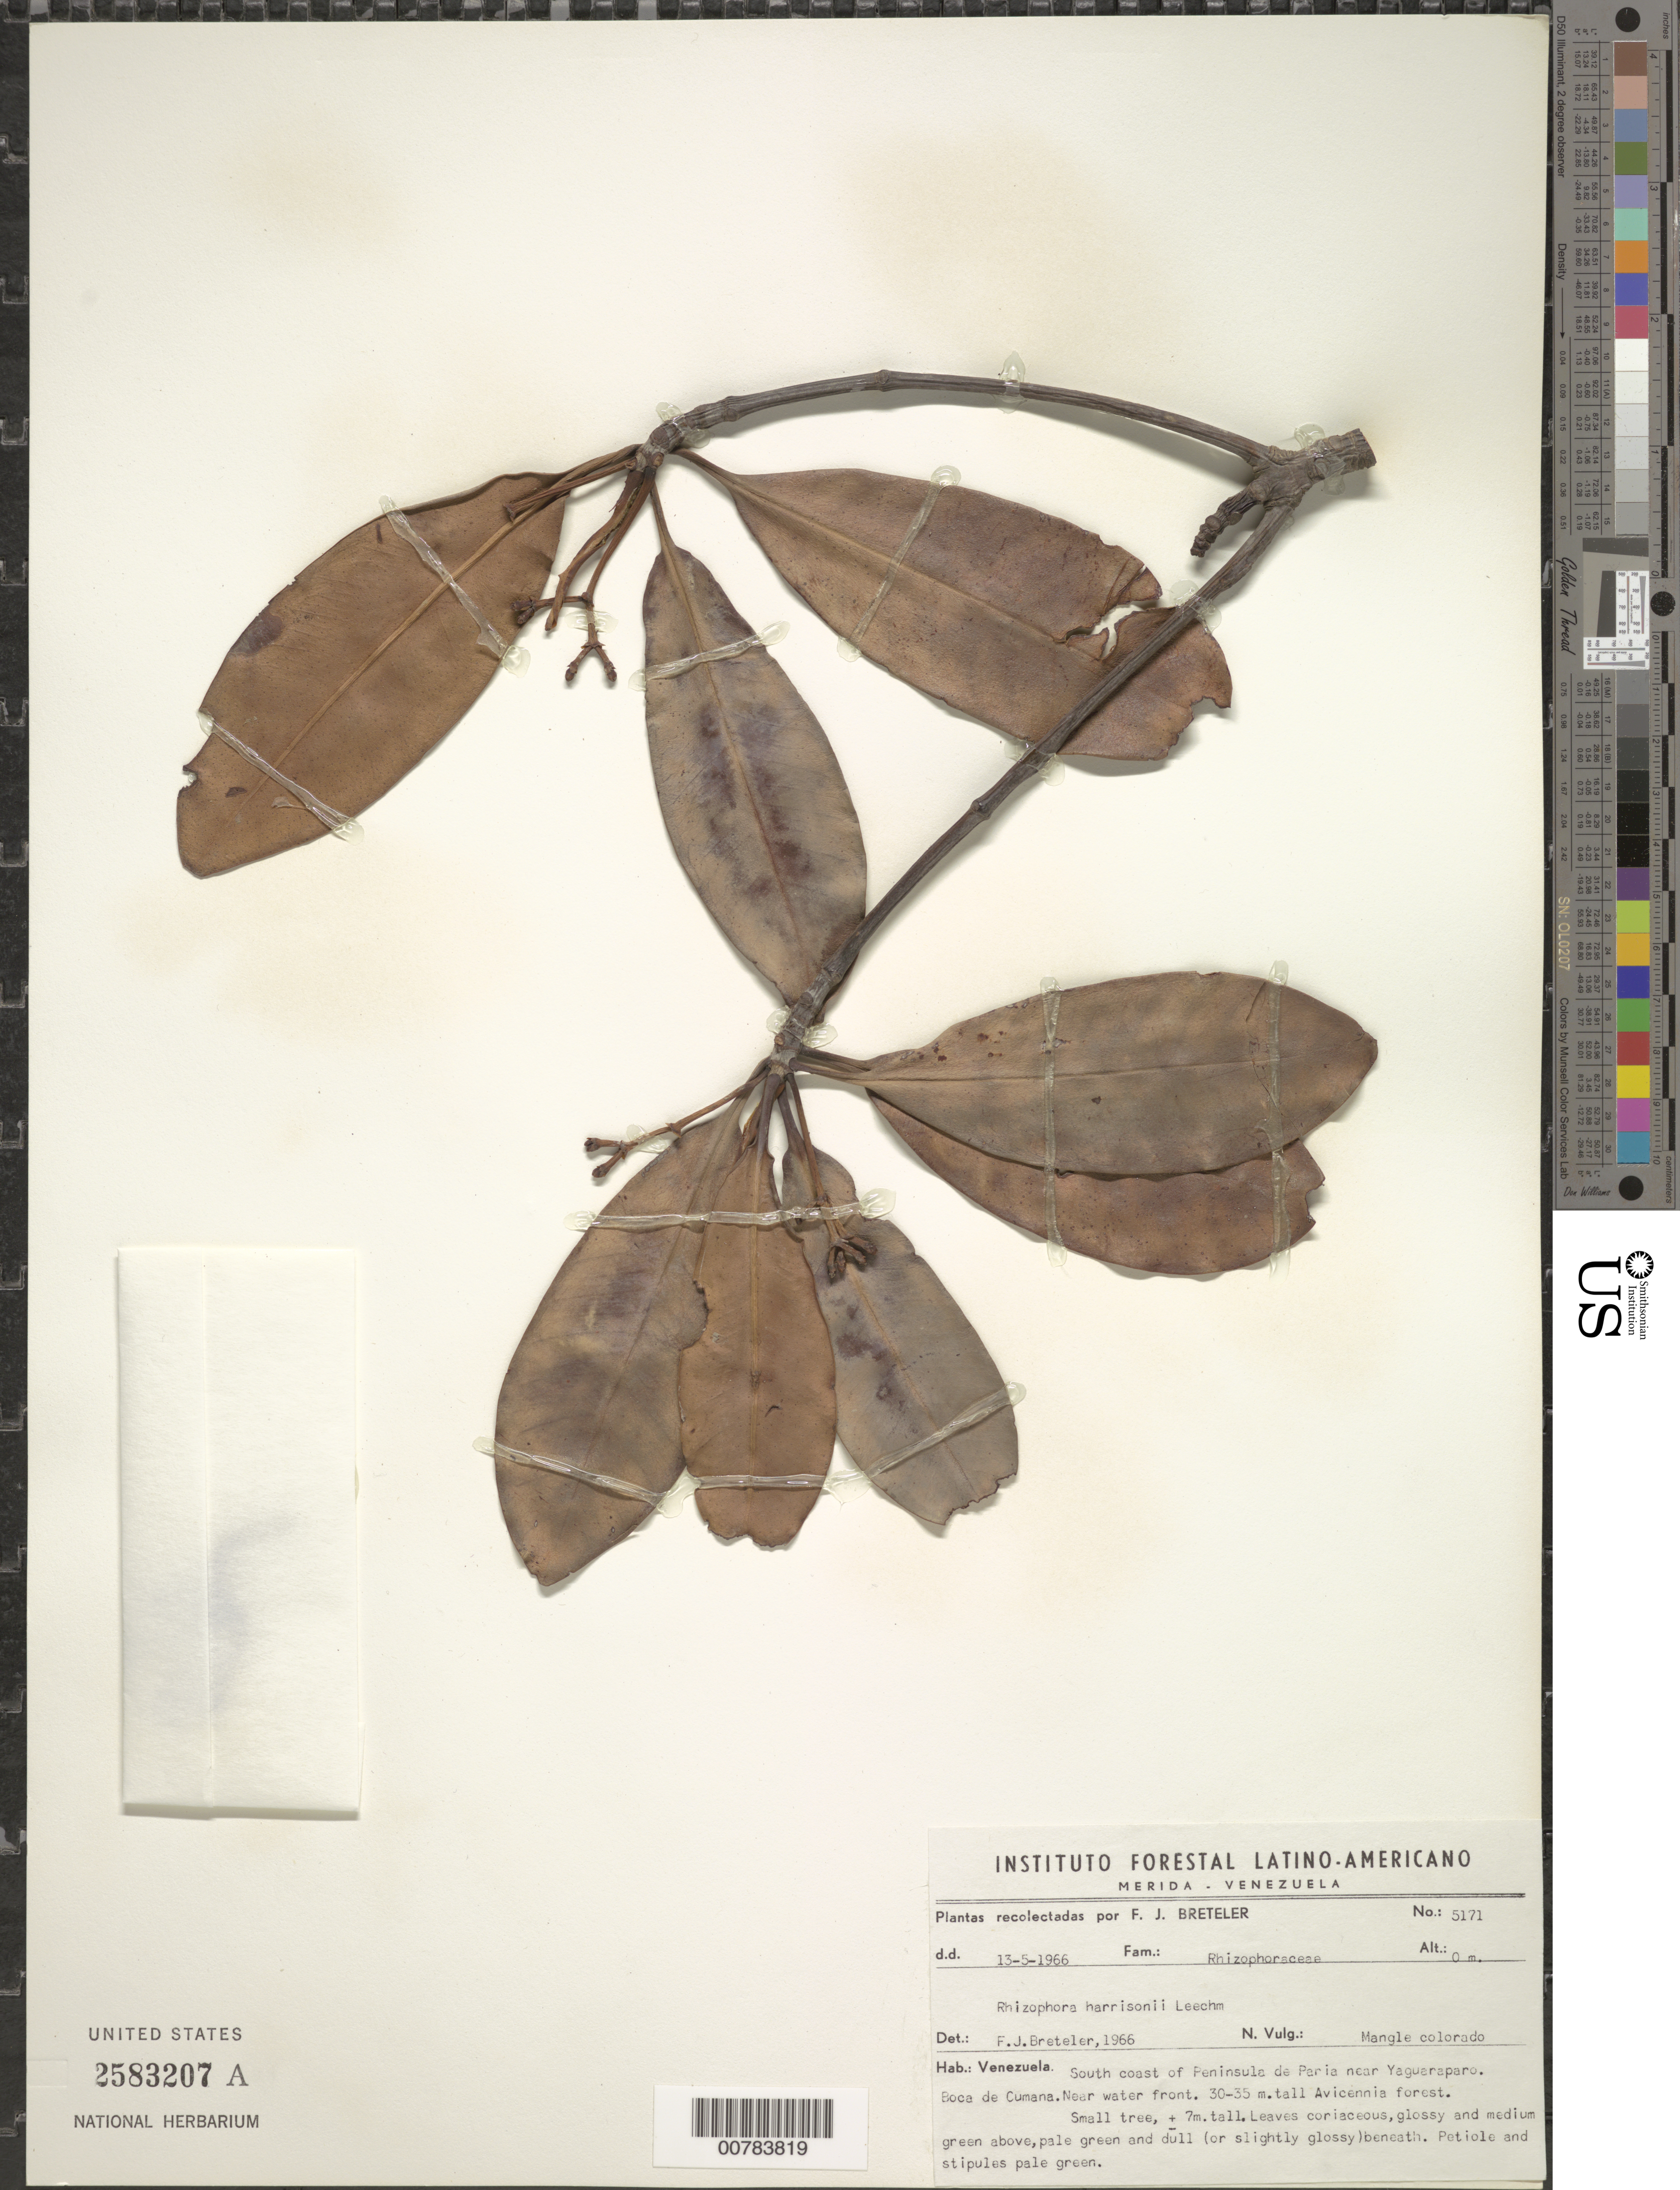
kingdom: Plantae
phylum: Tracheophyta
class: Magnoliopsida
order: Malpighiales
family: Rhizophoraceae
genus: Rhizophora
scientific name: Rhizophora harrisonii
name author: Leechm.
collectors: F. J. Breteler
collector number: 5171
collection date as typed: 13-5-1966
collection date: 1966-05-13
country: Venezuela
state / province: Sucre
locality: South coast of Peninsula de Paria near Yaguaraparo, Boca do Cumana, near water front.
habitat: Forest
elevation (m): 0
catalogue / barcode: US 2583207A